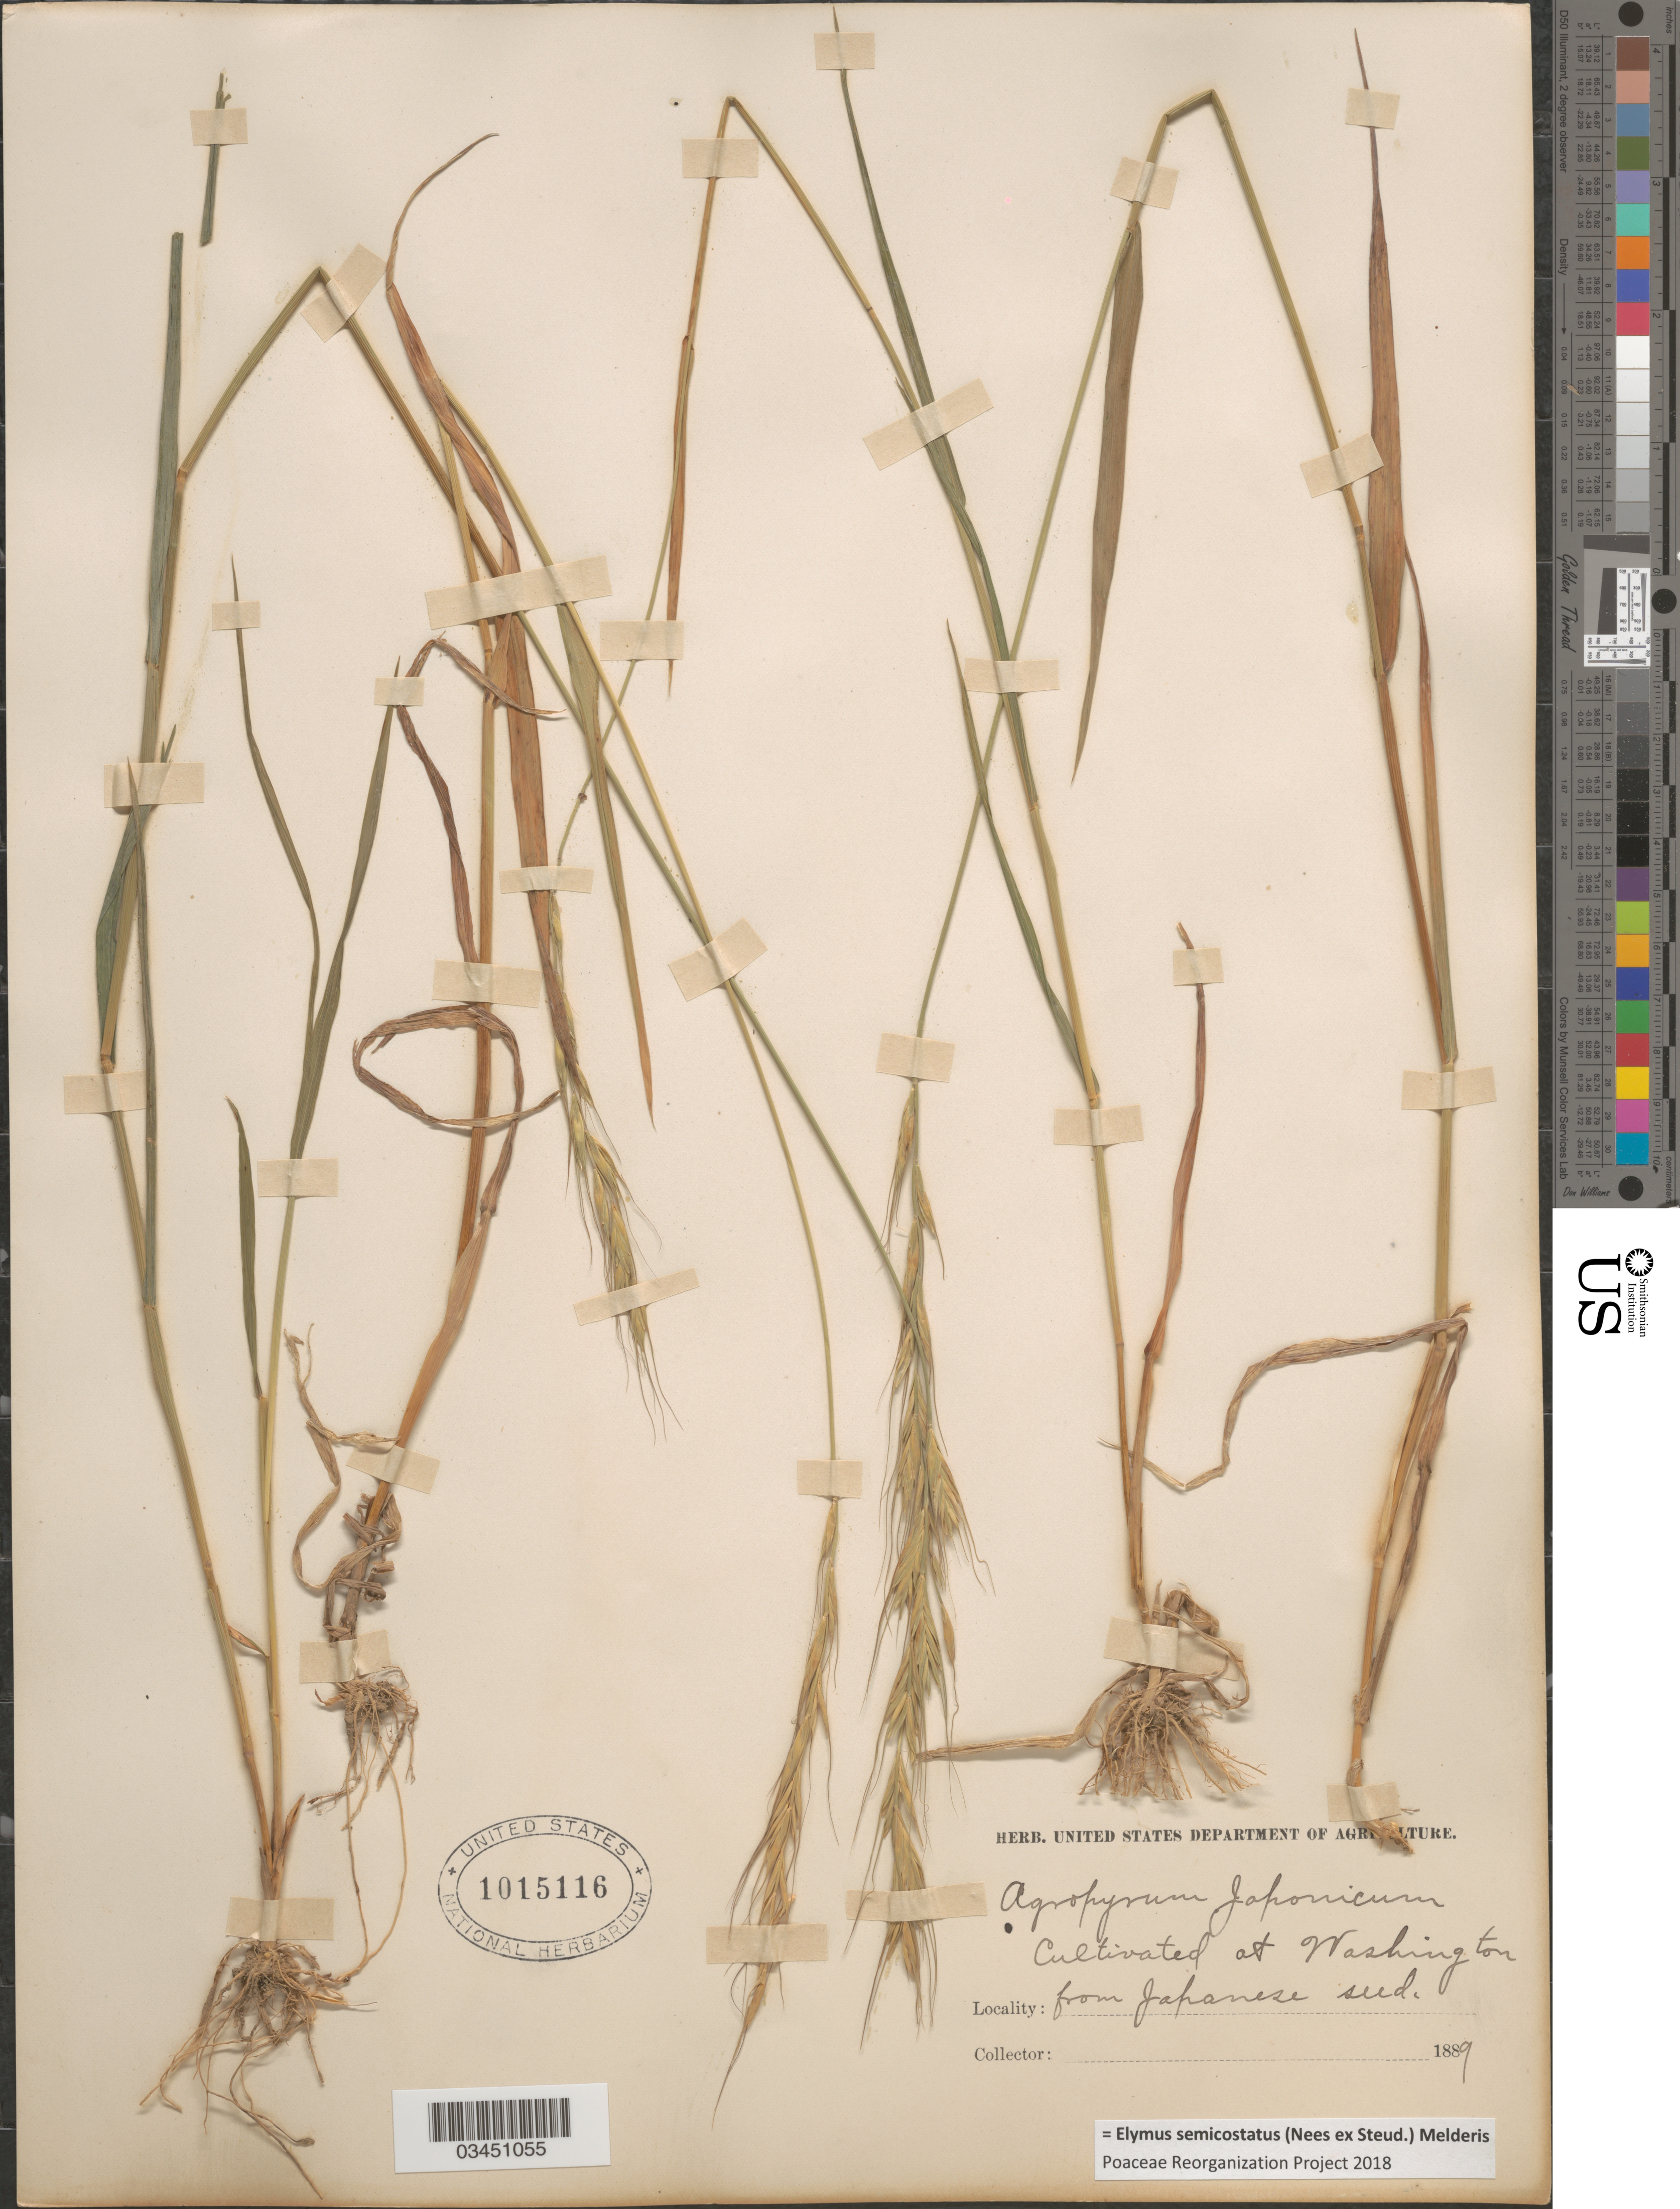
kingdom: Plantae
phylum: Tracheophyta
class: Liliopsida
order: Poales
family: Poaceae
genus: Elymus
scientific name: Elymus semicostatus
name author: (Nees ex Steud.) Melderis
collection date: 1889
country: United States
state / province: Washington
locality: At Washington.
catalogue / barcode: US 1015116